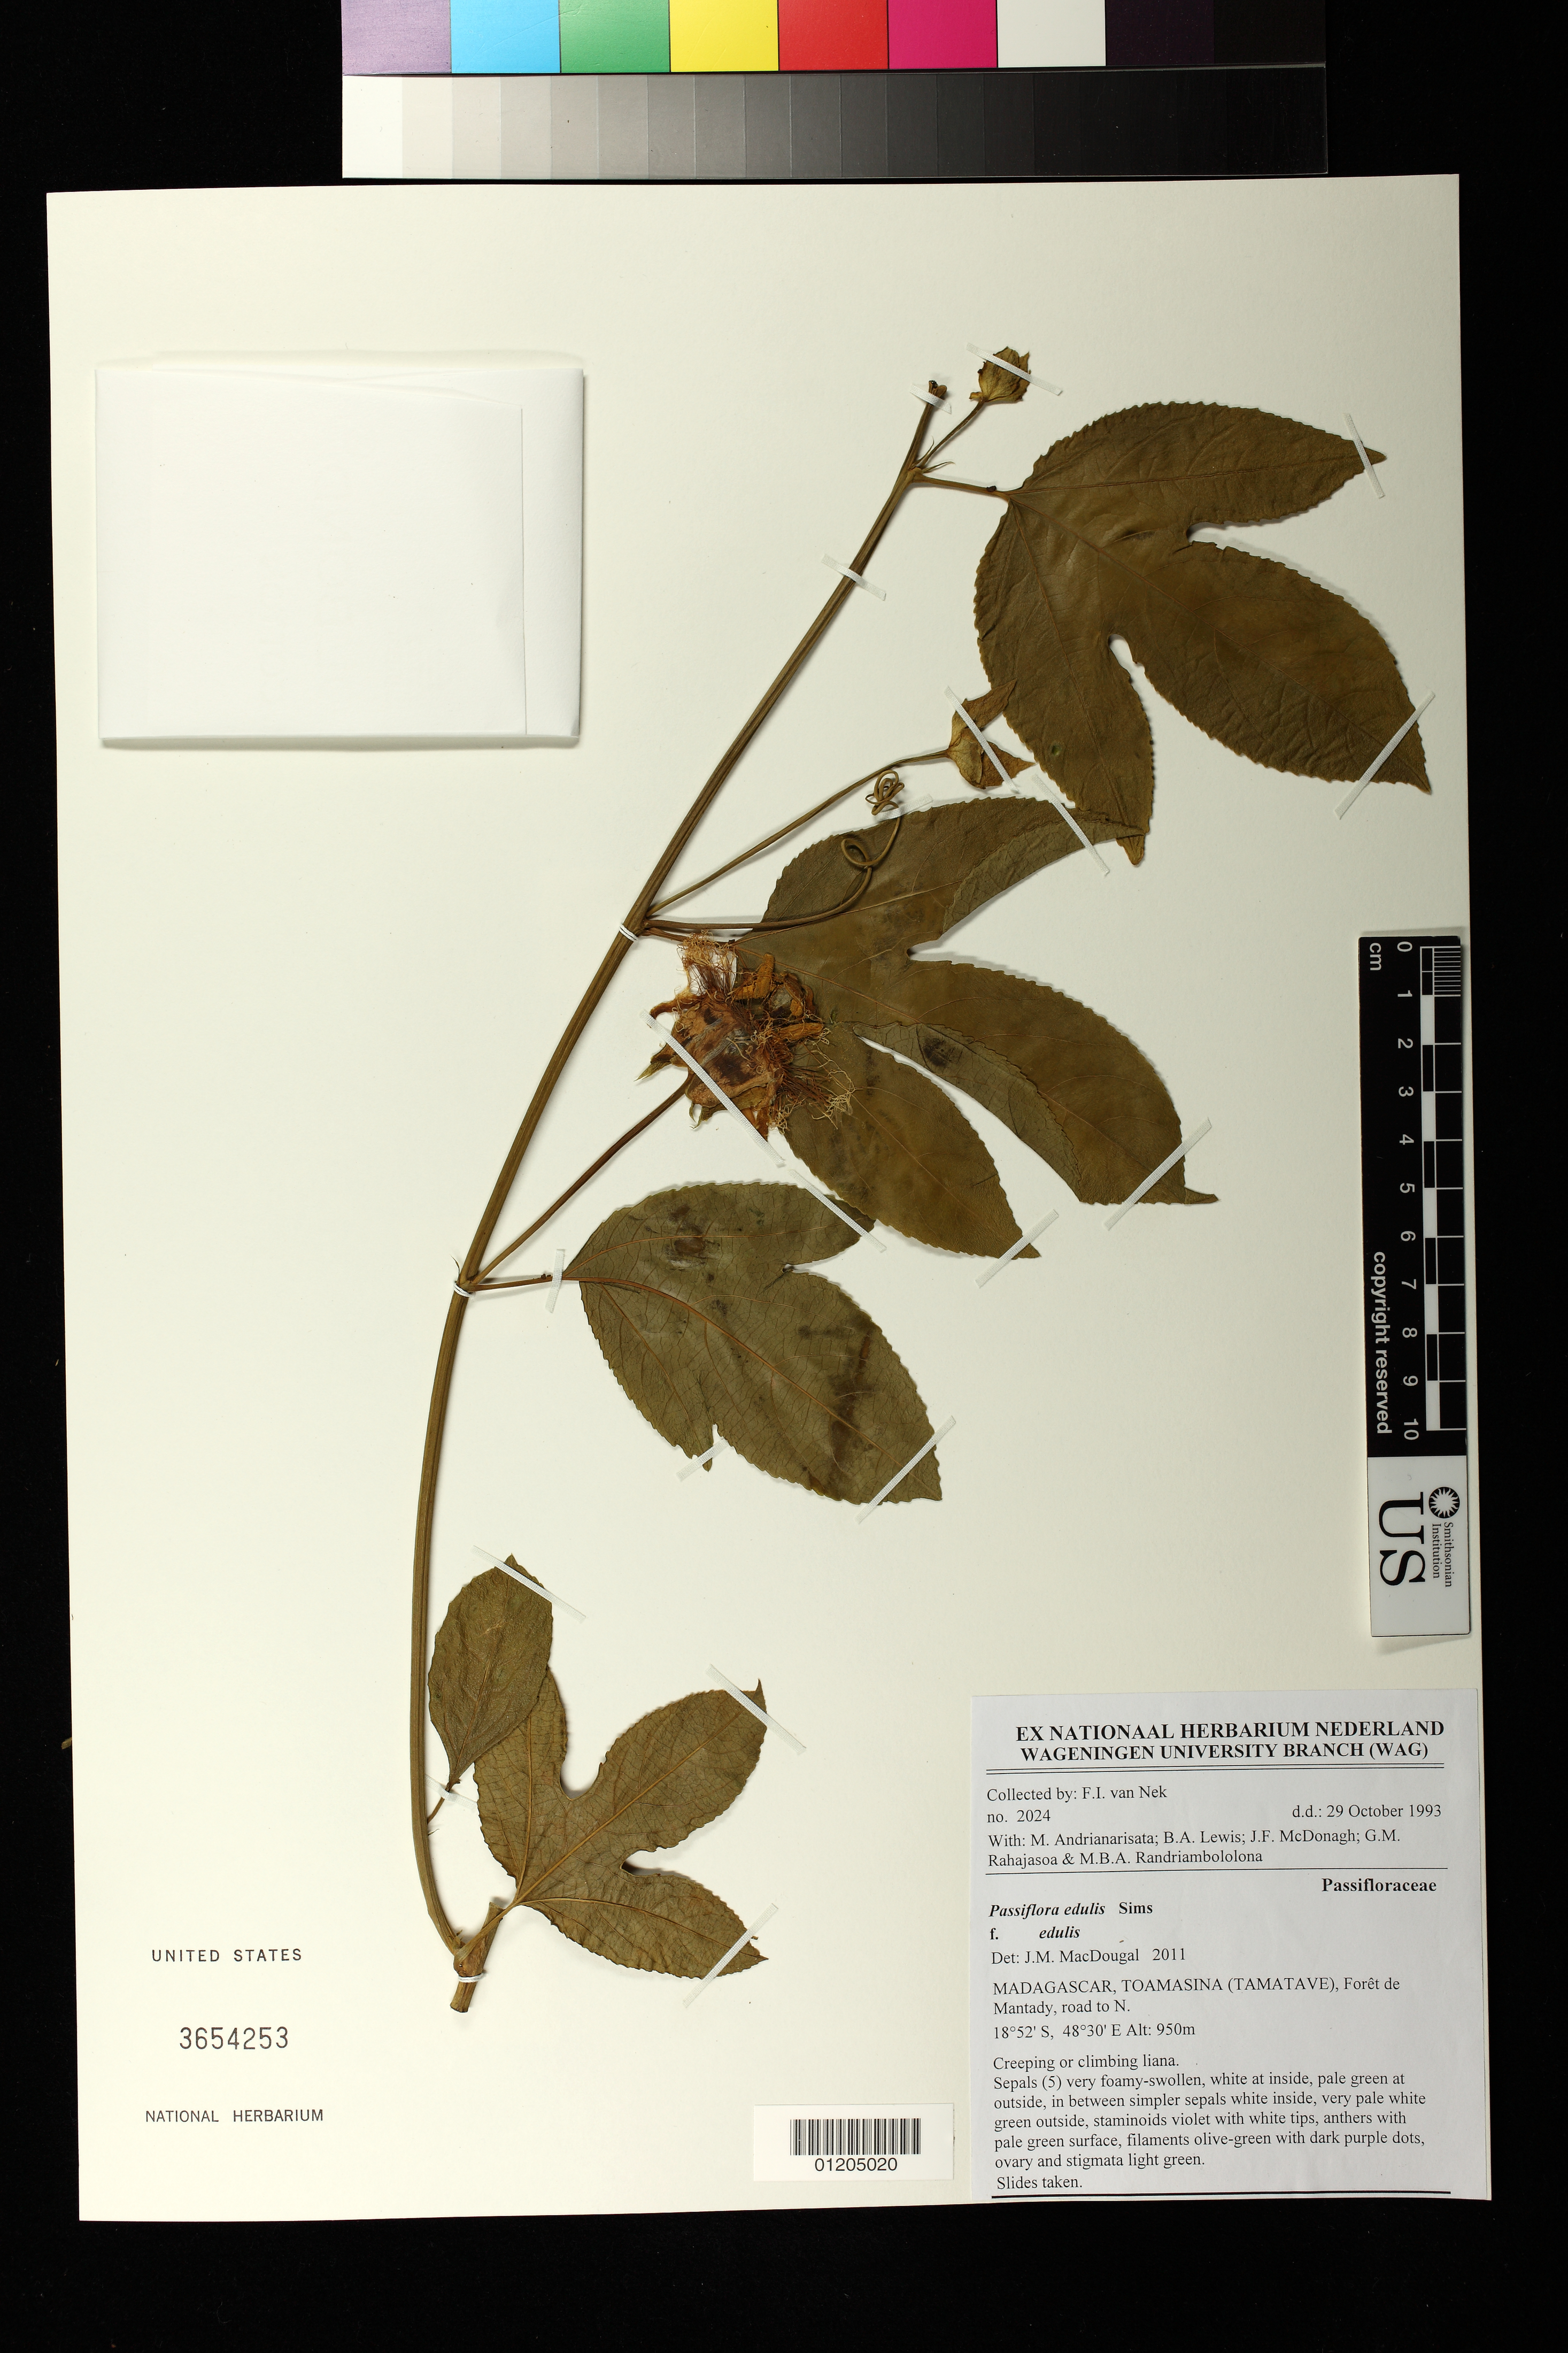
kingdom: Plantae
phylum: Tracheophyta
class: Magnoliopsida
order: Malpighiales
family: Passifloraceae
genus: Passiflora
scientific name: Passiflora edulis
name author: Sims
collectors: F. van Nek, M. Andrianarisata, J. M. MacDougal, J. McDonagh, G. Rahajasoa & M. Randriambololona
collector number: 2024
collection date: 1993-10-29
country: Madagascar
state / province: Alaotra Mangoro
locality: Tamatave, Foret de Mantady, road to N.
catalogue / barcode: US 3654253